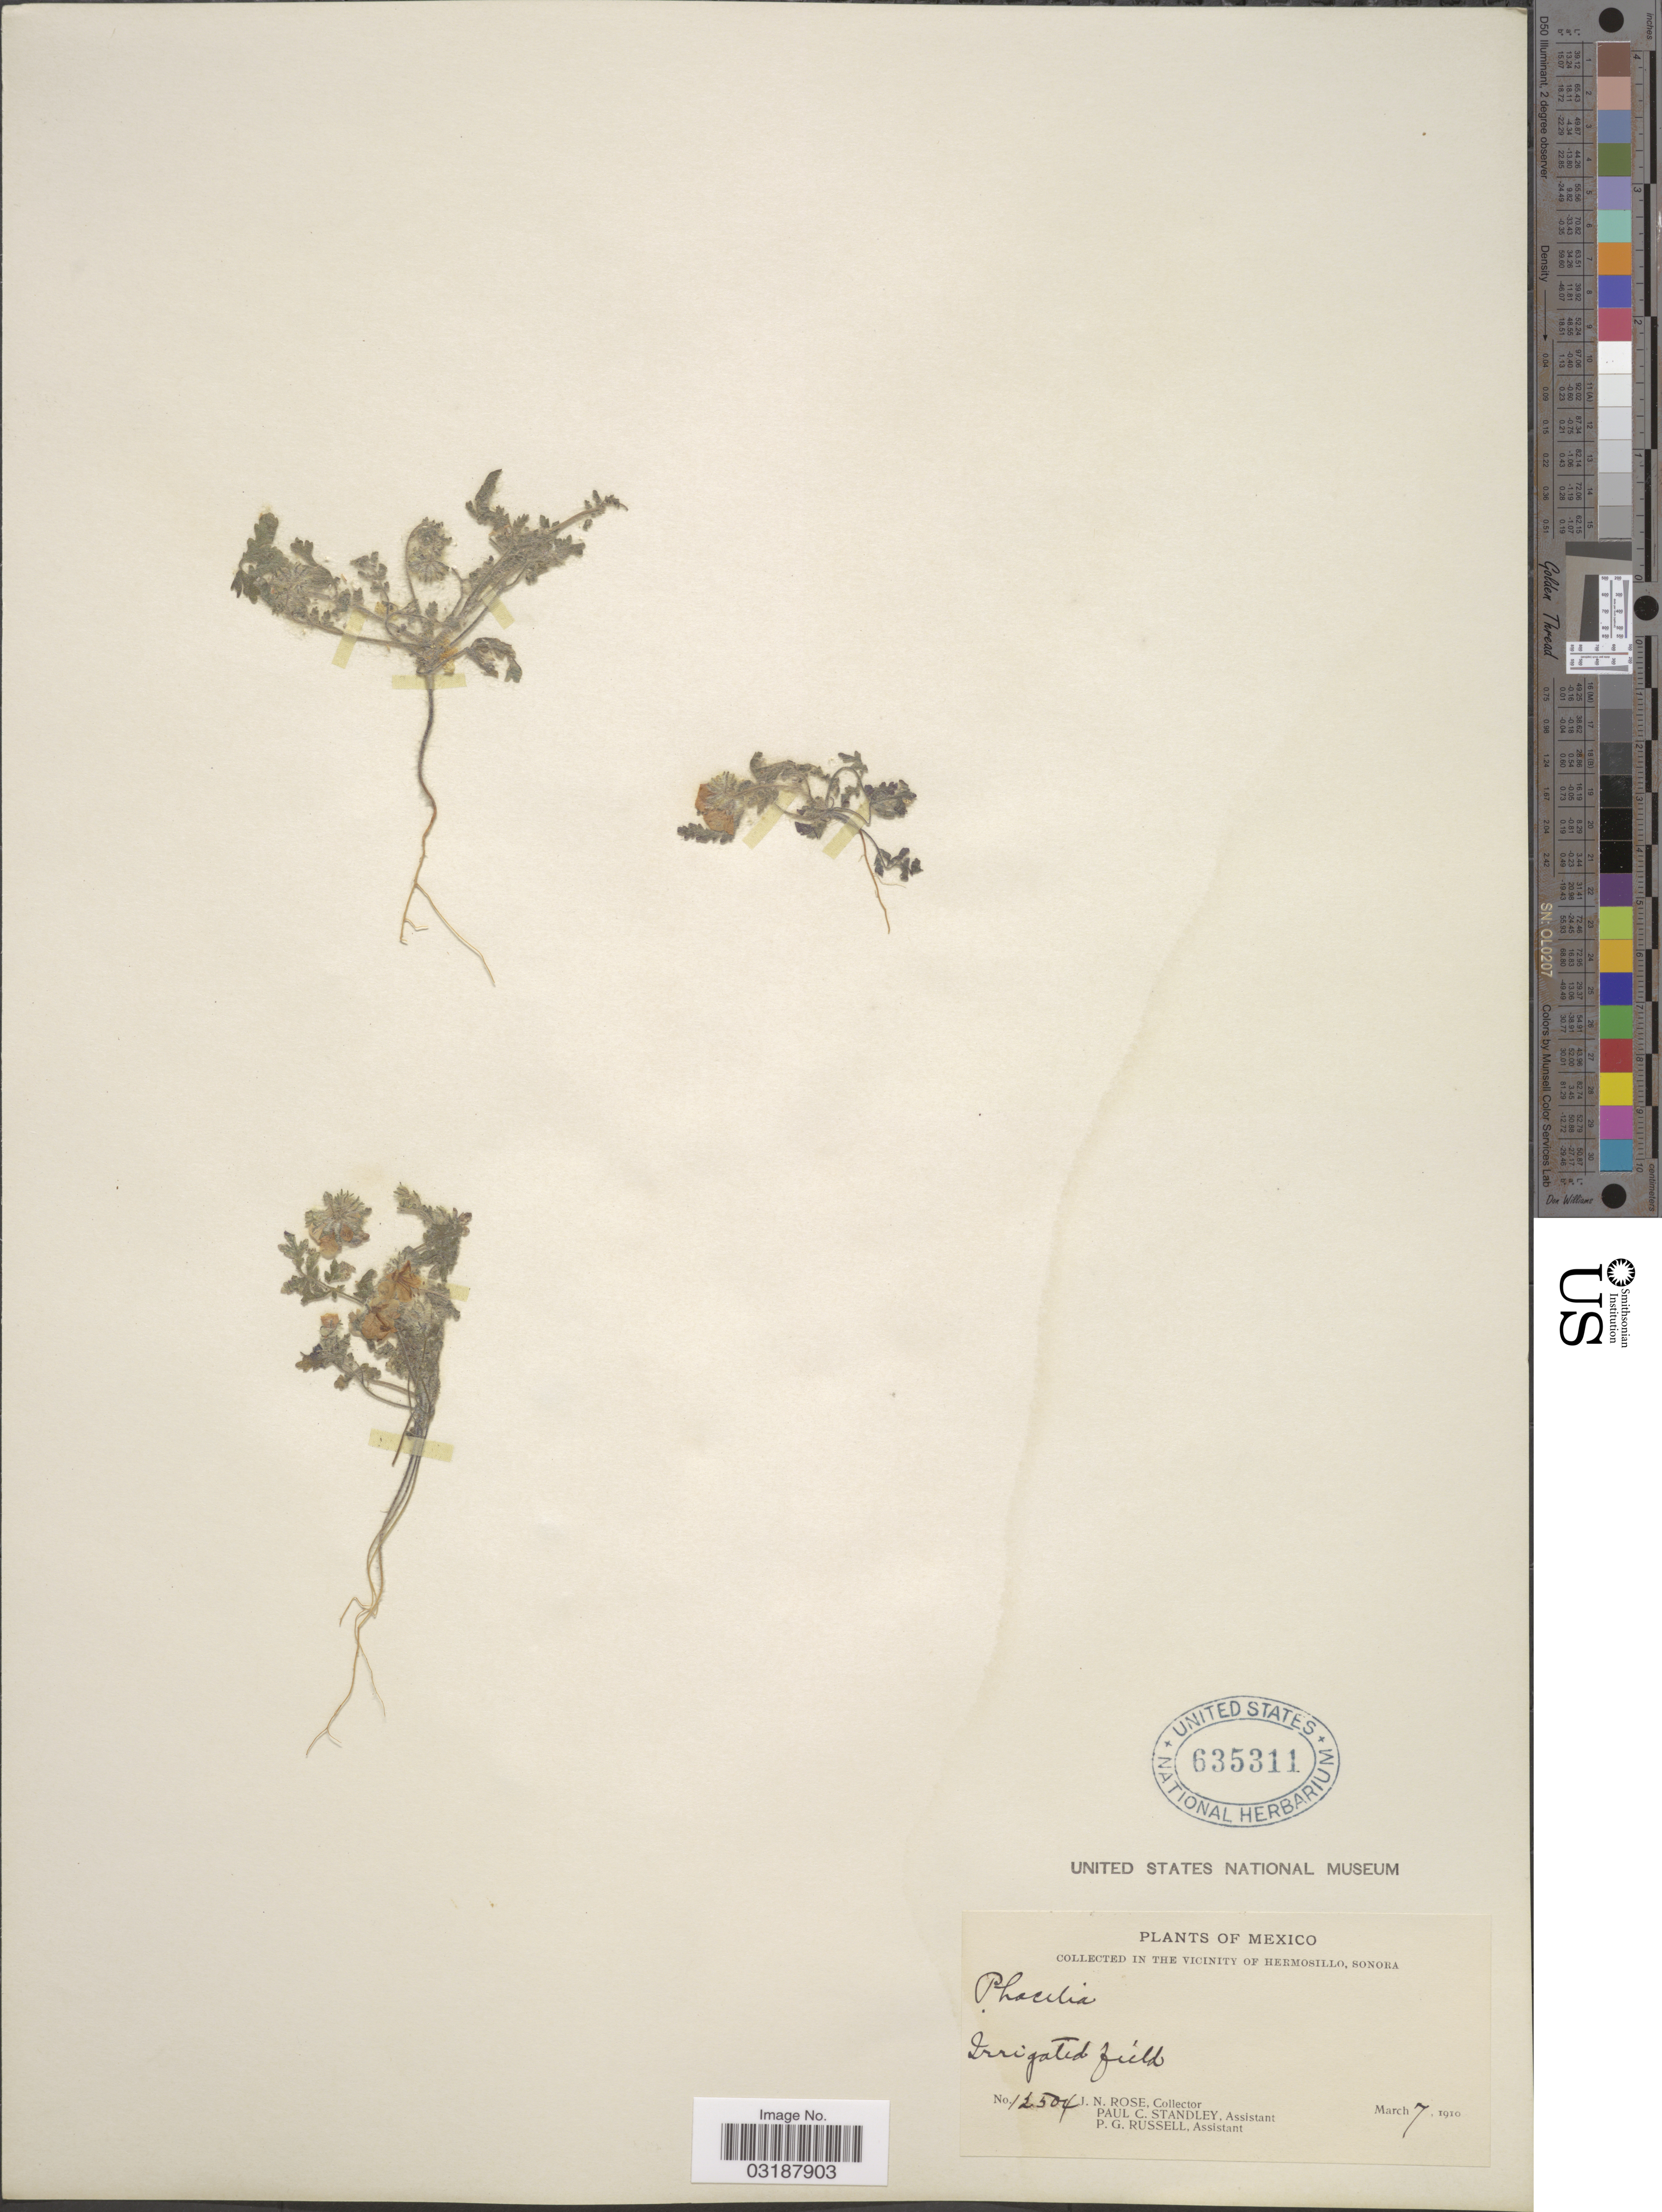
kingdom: Plantae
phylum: Tracheophyta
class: Magnoliopsida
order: Boraginales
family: Hydrophyllaceae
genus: Phacelia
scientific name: Phacelia cicutaria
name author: Greene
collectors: J. N. Rose, P. C. Standley & P. G. Russell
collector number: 12504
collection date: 1910-03-07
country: Mexico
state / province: Sonora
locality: In the vicinity of Hermosillo, Irrigated field.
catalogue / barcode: US 635311